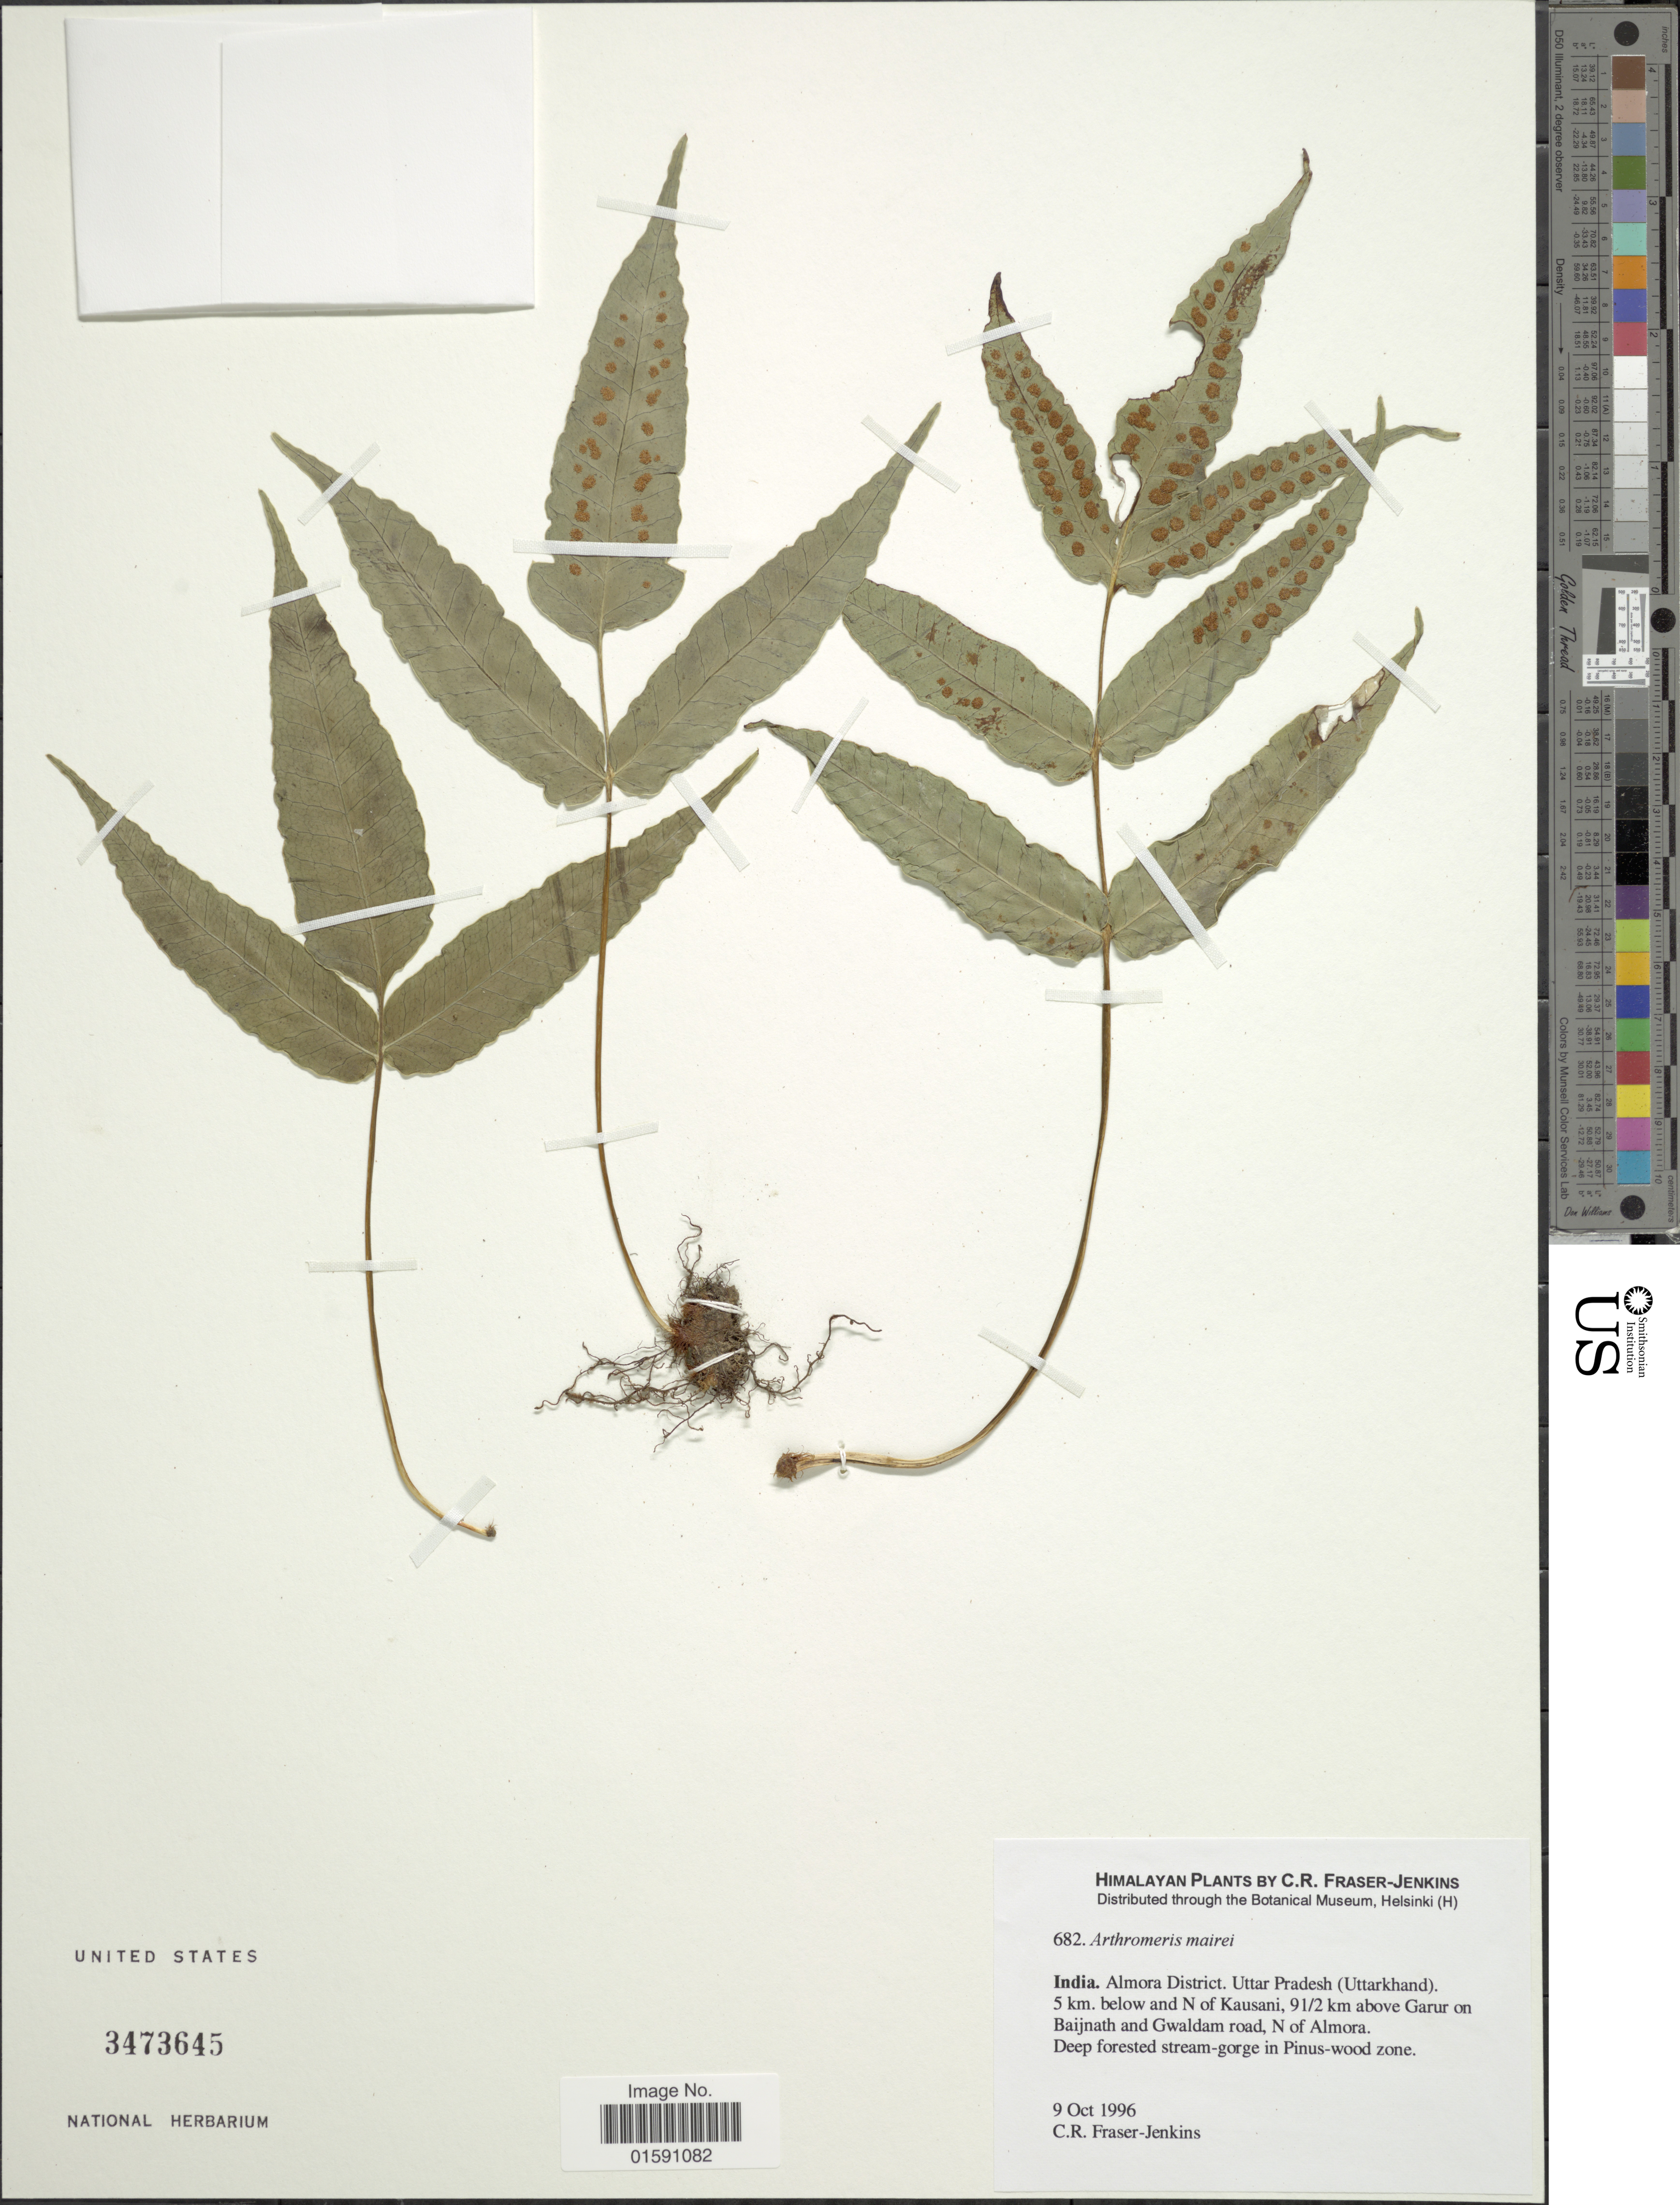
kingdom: Plantae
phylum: Tracheophyta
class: Polypodiopsida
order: Polypodiales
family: Polypodiaceae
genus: Arthromeris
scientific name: Arthromeris mairei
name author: (Brause) Ching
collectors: C. R. Fraser-Jenkins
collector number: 682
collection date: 1996-10-09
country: India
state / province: Uttar Pradesh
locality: India. Almora District. Uttar Pradesh (Uttarkhand). 5 km. below and N of Kausani, 9/12 above Garur on Baijnath and Gwaldam road. N of Almora.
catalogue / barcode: US 3473645